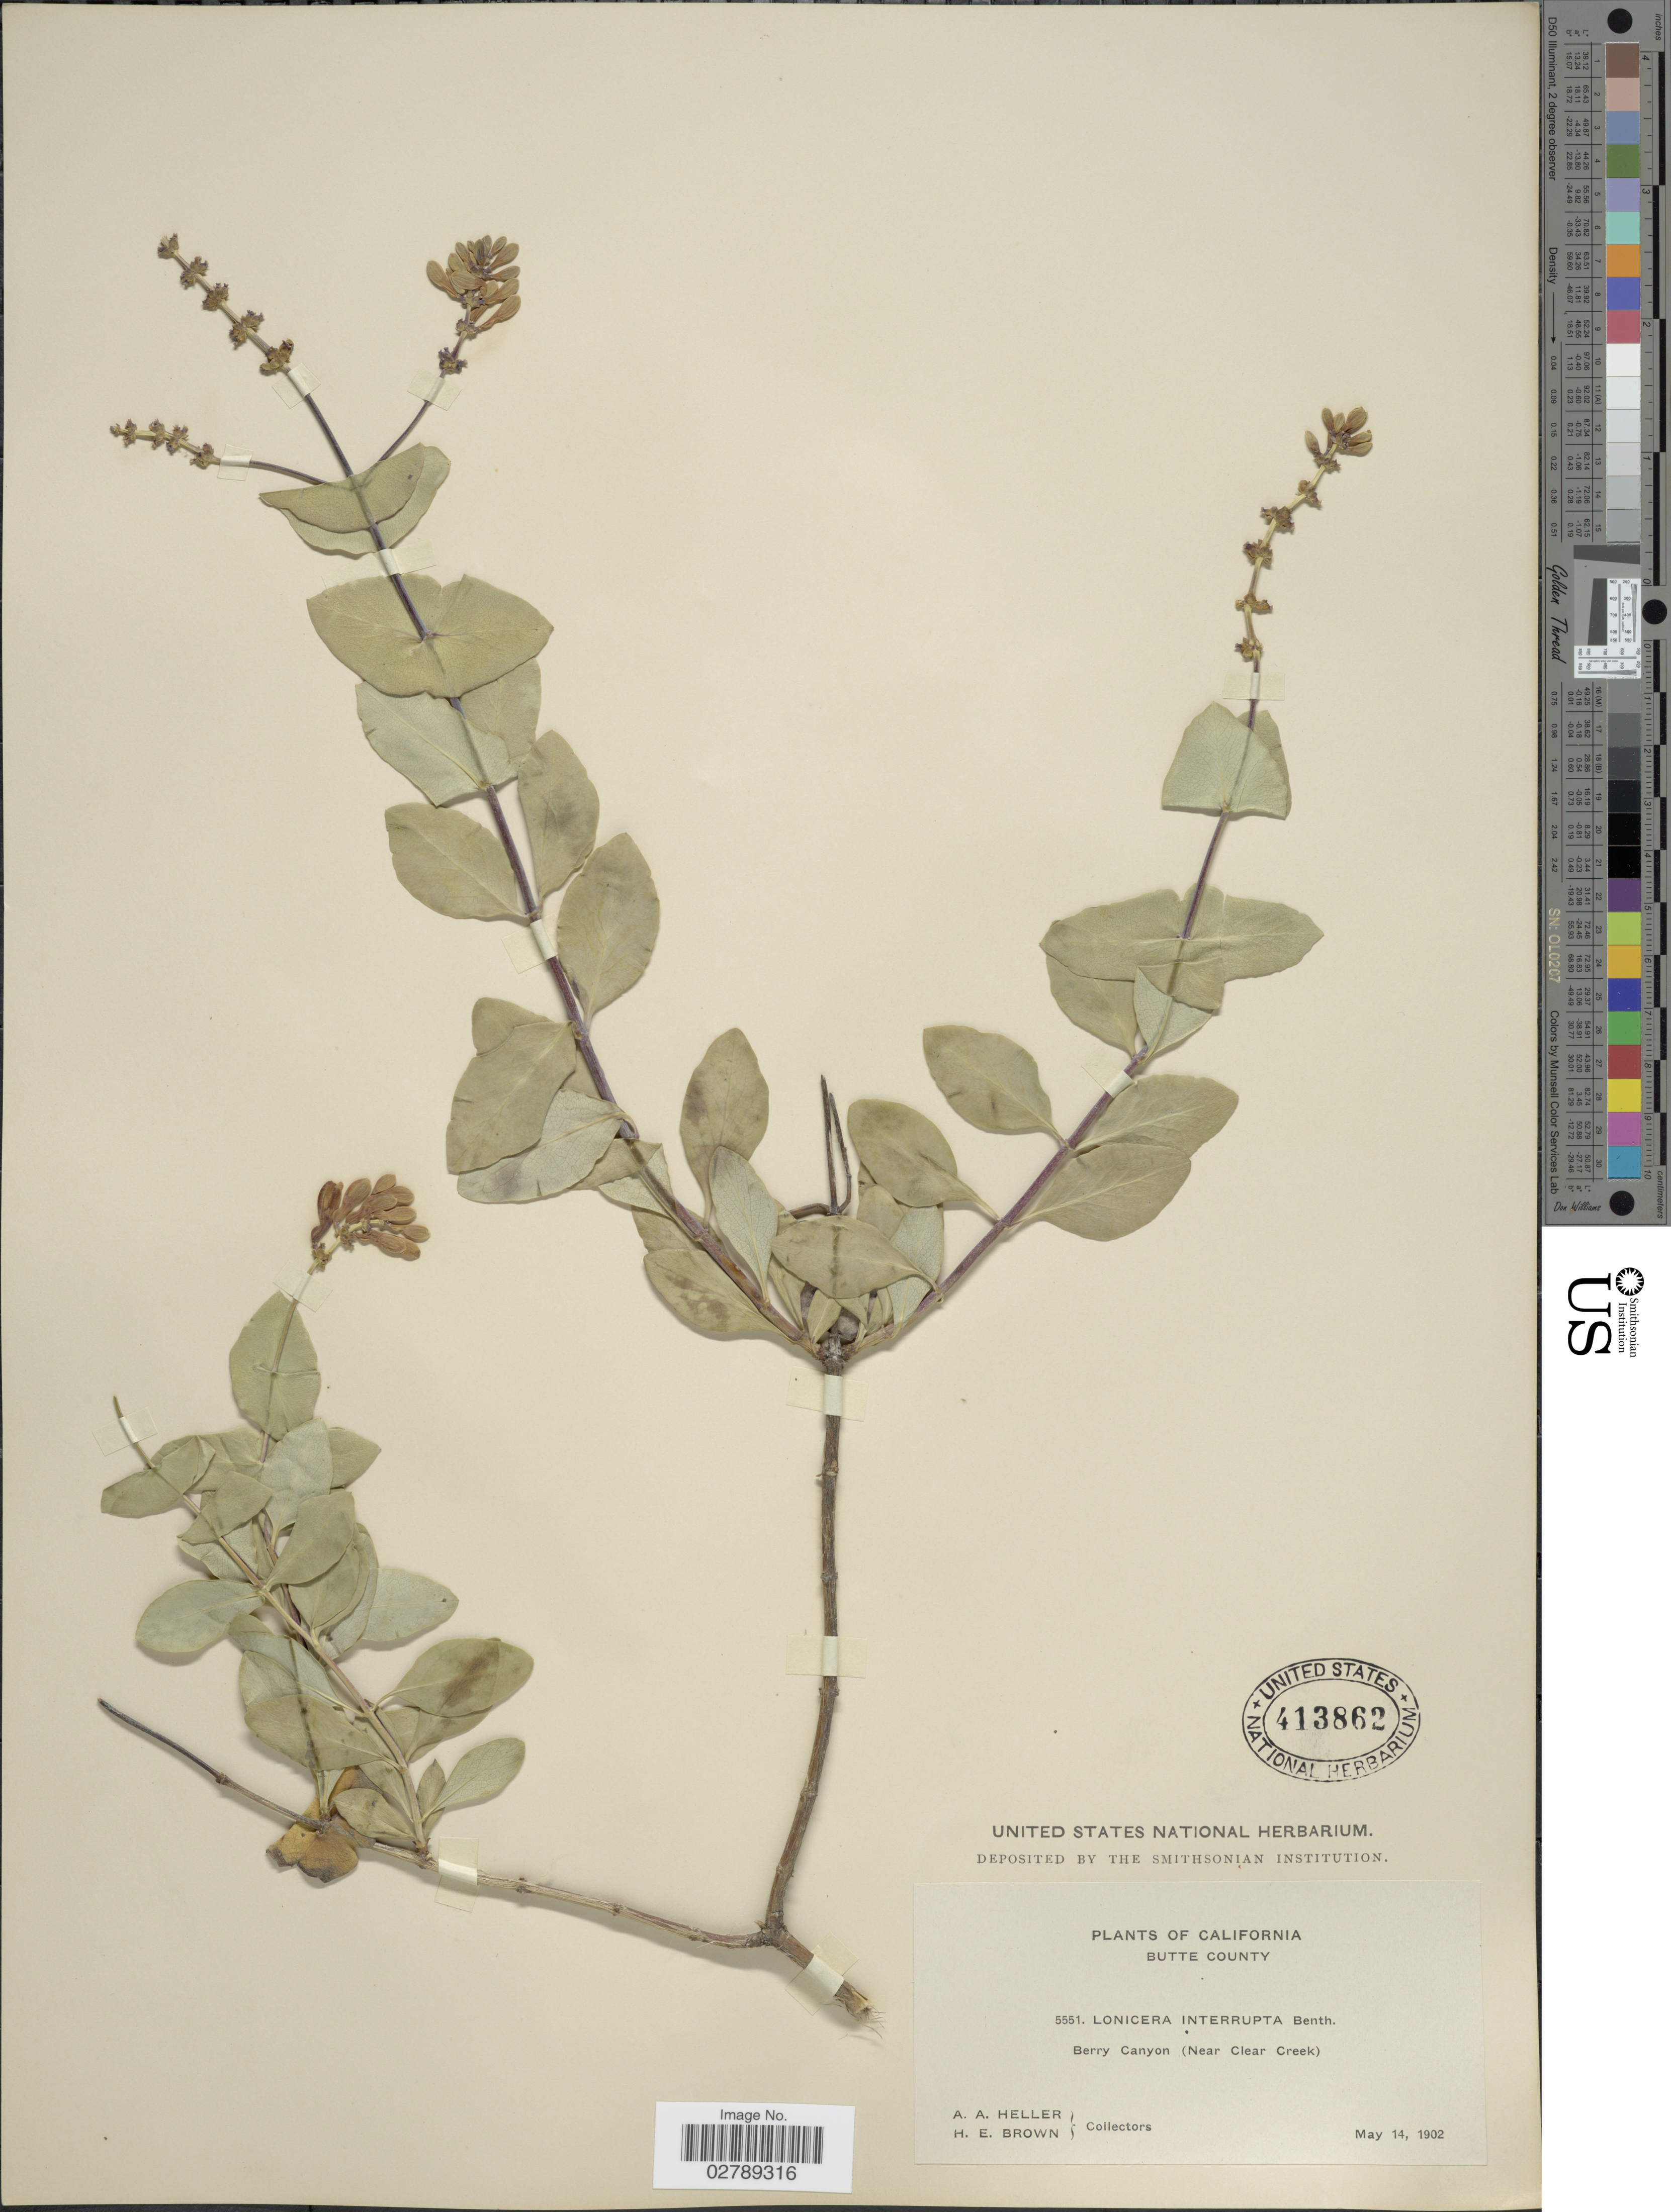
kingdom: Plantae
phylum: Tracheophyta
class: Magnoliopsida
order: Dipsacales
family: Caprifoliaceae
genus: Lonicera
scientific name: Lonicera interrupta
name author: Benth.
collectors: A. A. Heller & H. E. Brown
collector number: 5551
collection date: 1902-05-14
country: United States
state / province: California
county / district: Butte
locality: Butte County. Berry Canyon (Near Clear Creek).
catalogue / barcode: US 413862